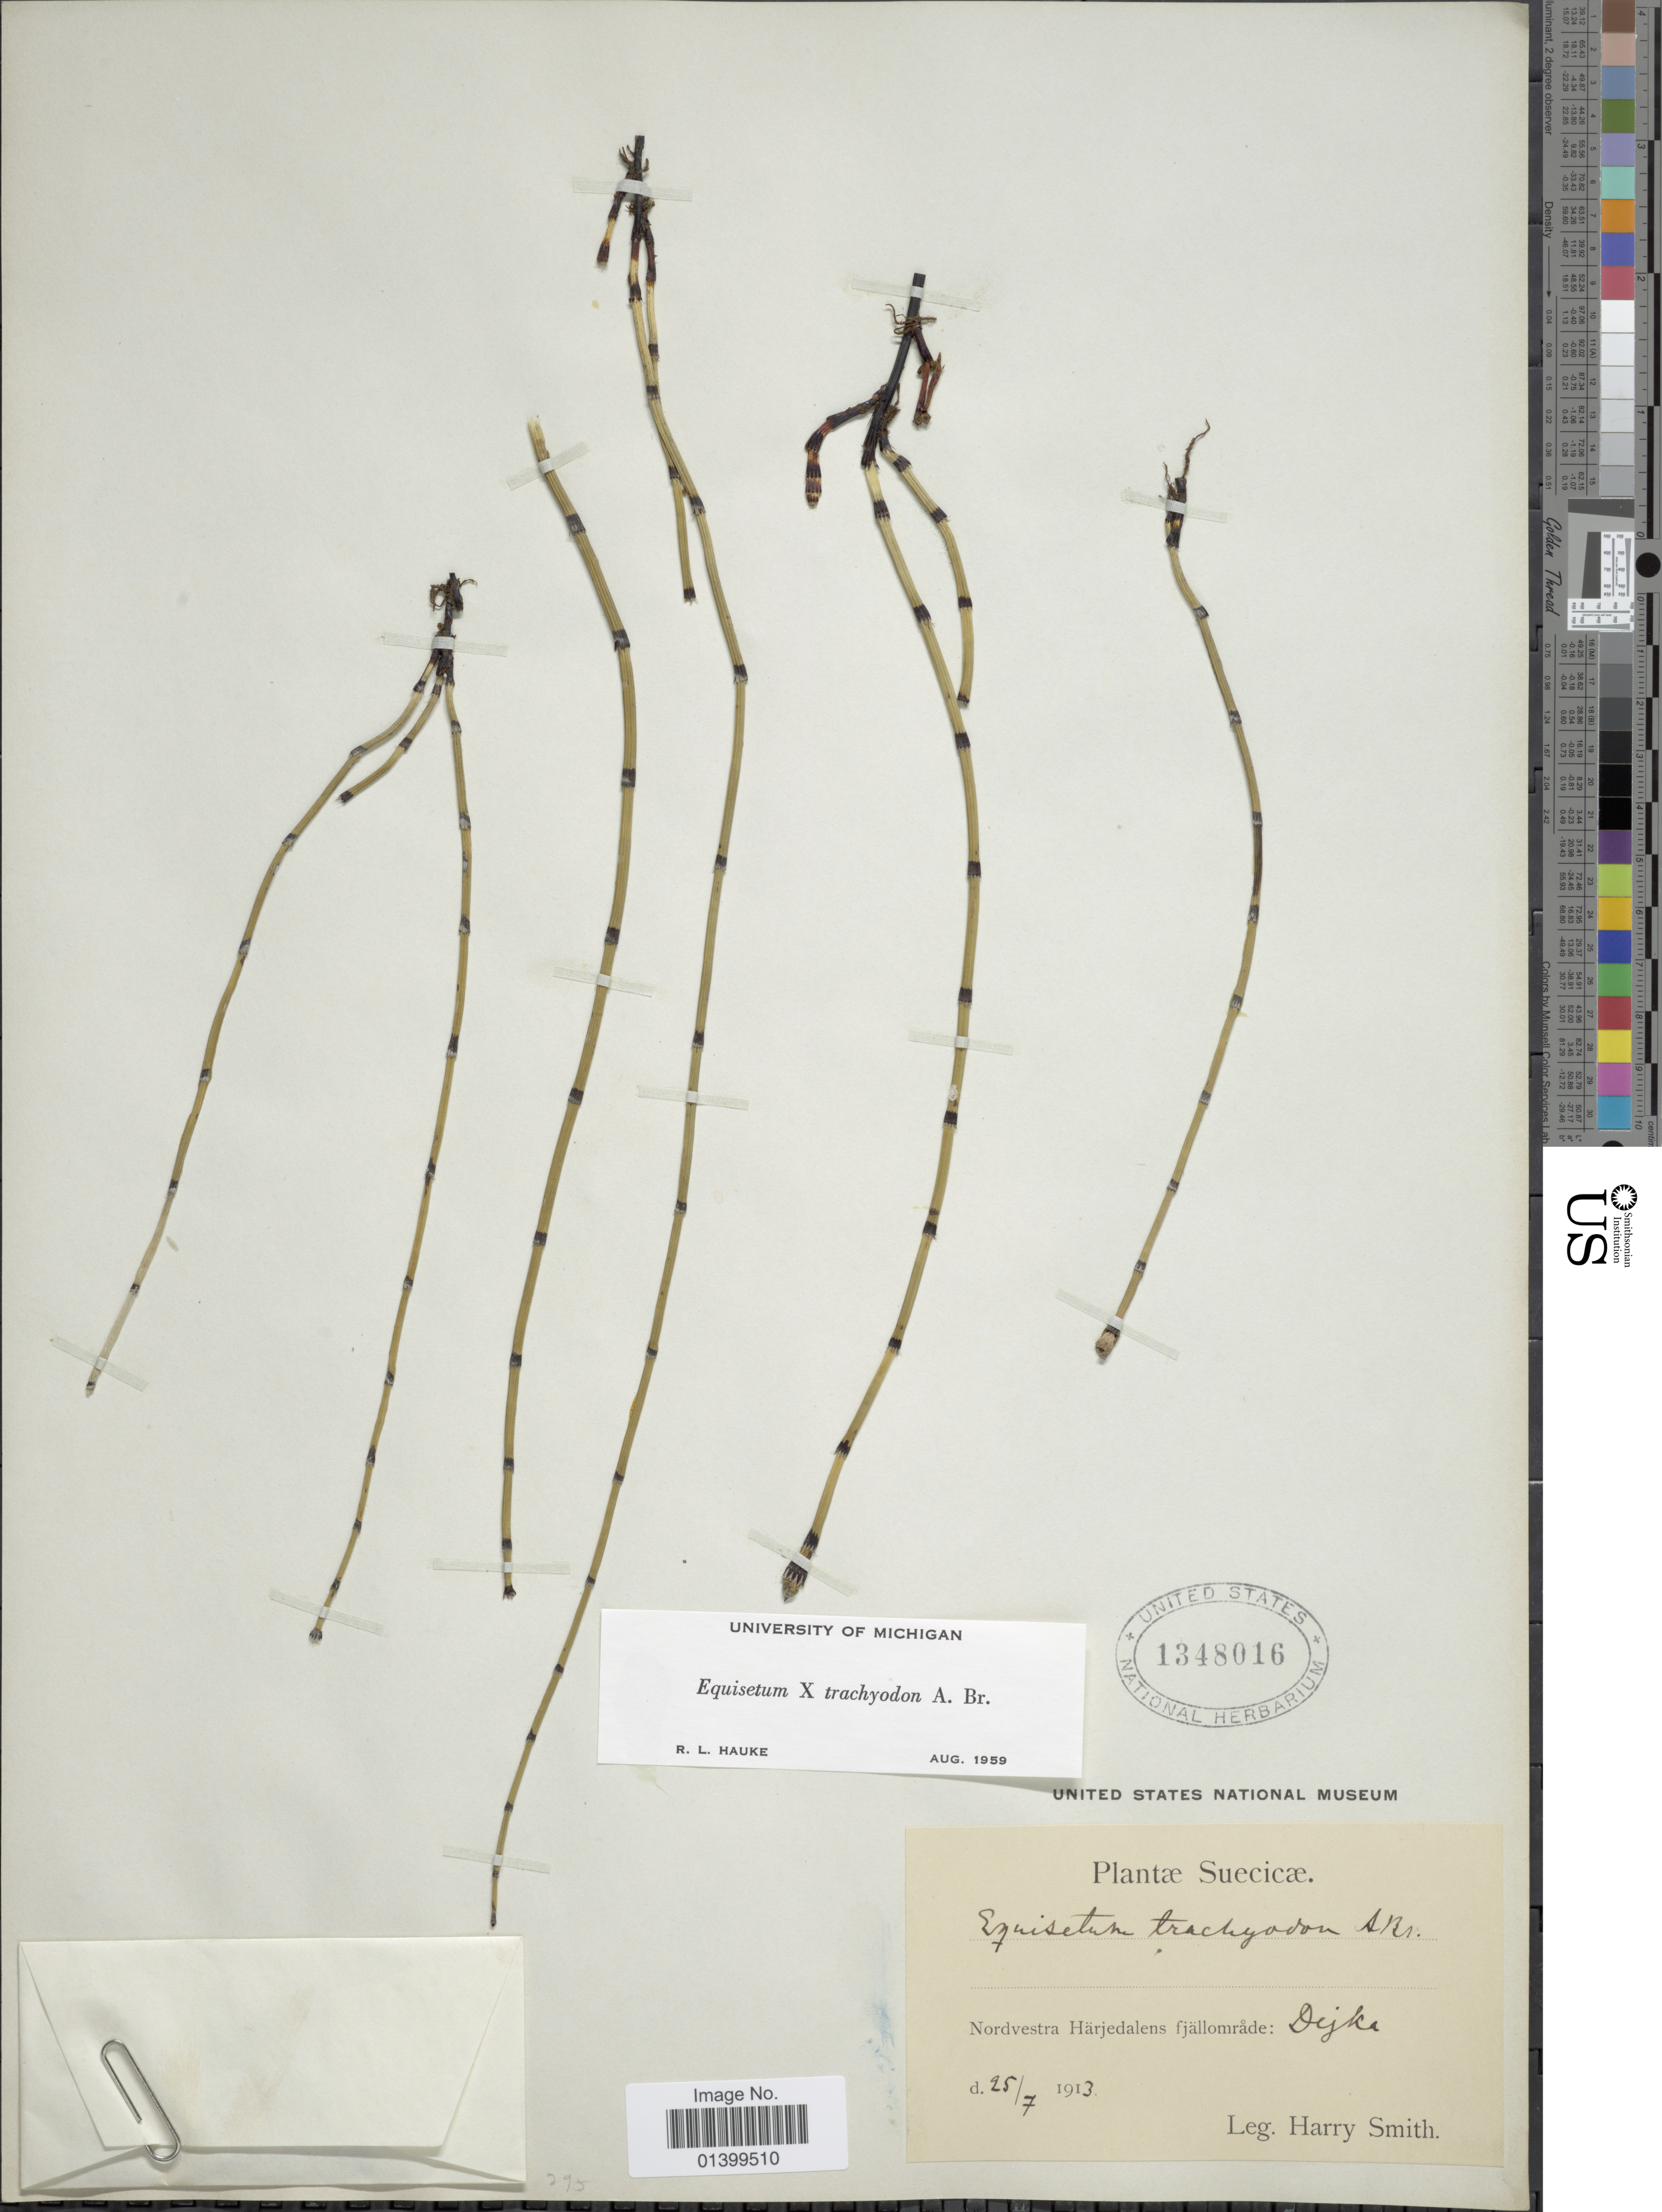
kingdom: Plantae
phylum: Tracheophyta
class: Polypodiopsida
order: Equisetales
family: Equisetaceae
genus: Equisetum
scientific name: Equisetum x trachyodon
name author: A. Braun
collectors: H. Smith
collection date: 1913-07-25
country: Sweden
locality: Plantæ Suecicæ. Nordvestra Härjedalens fjällområde: Dejka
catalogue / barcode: US 1348016